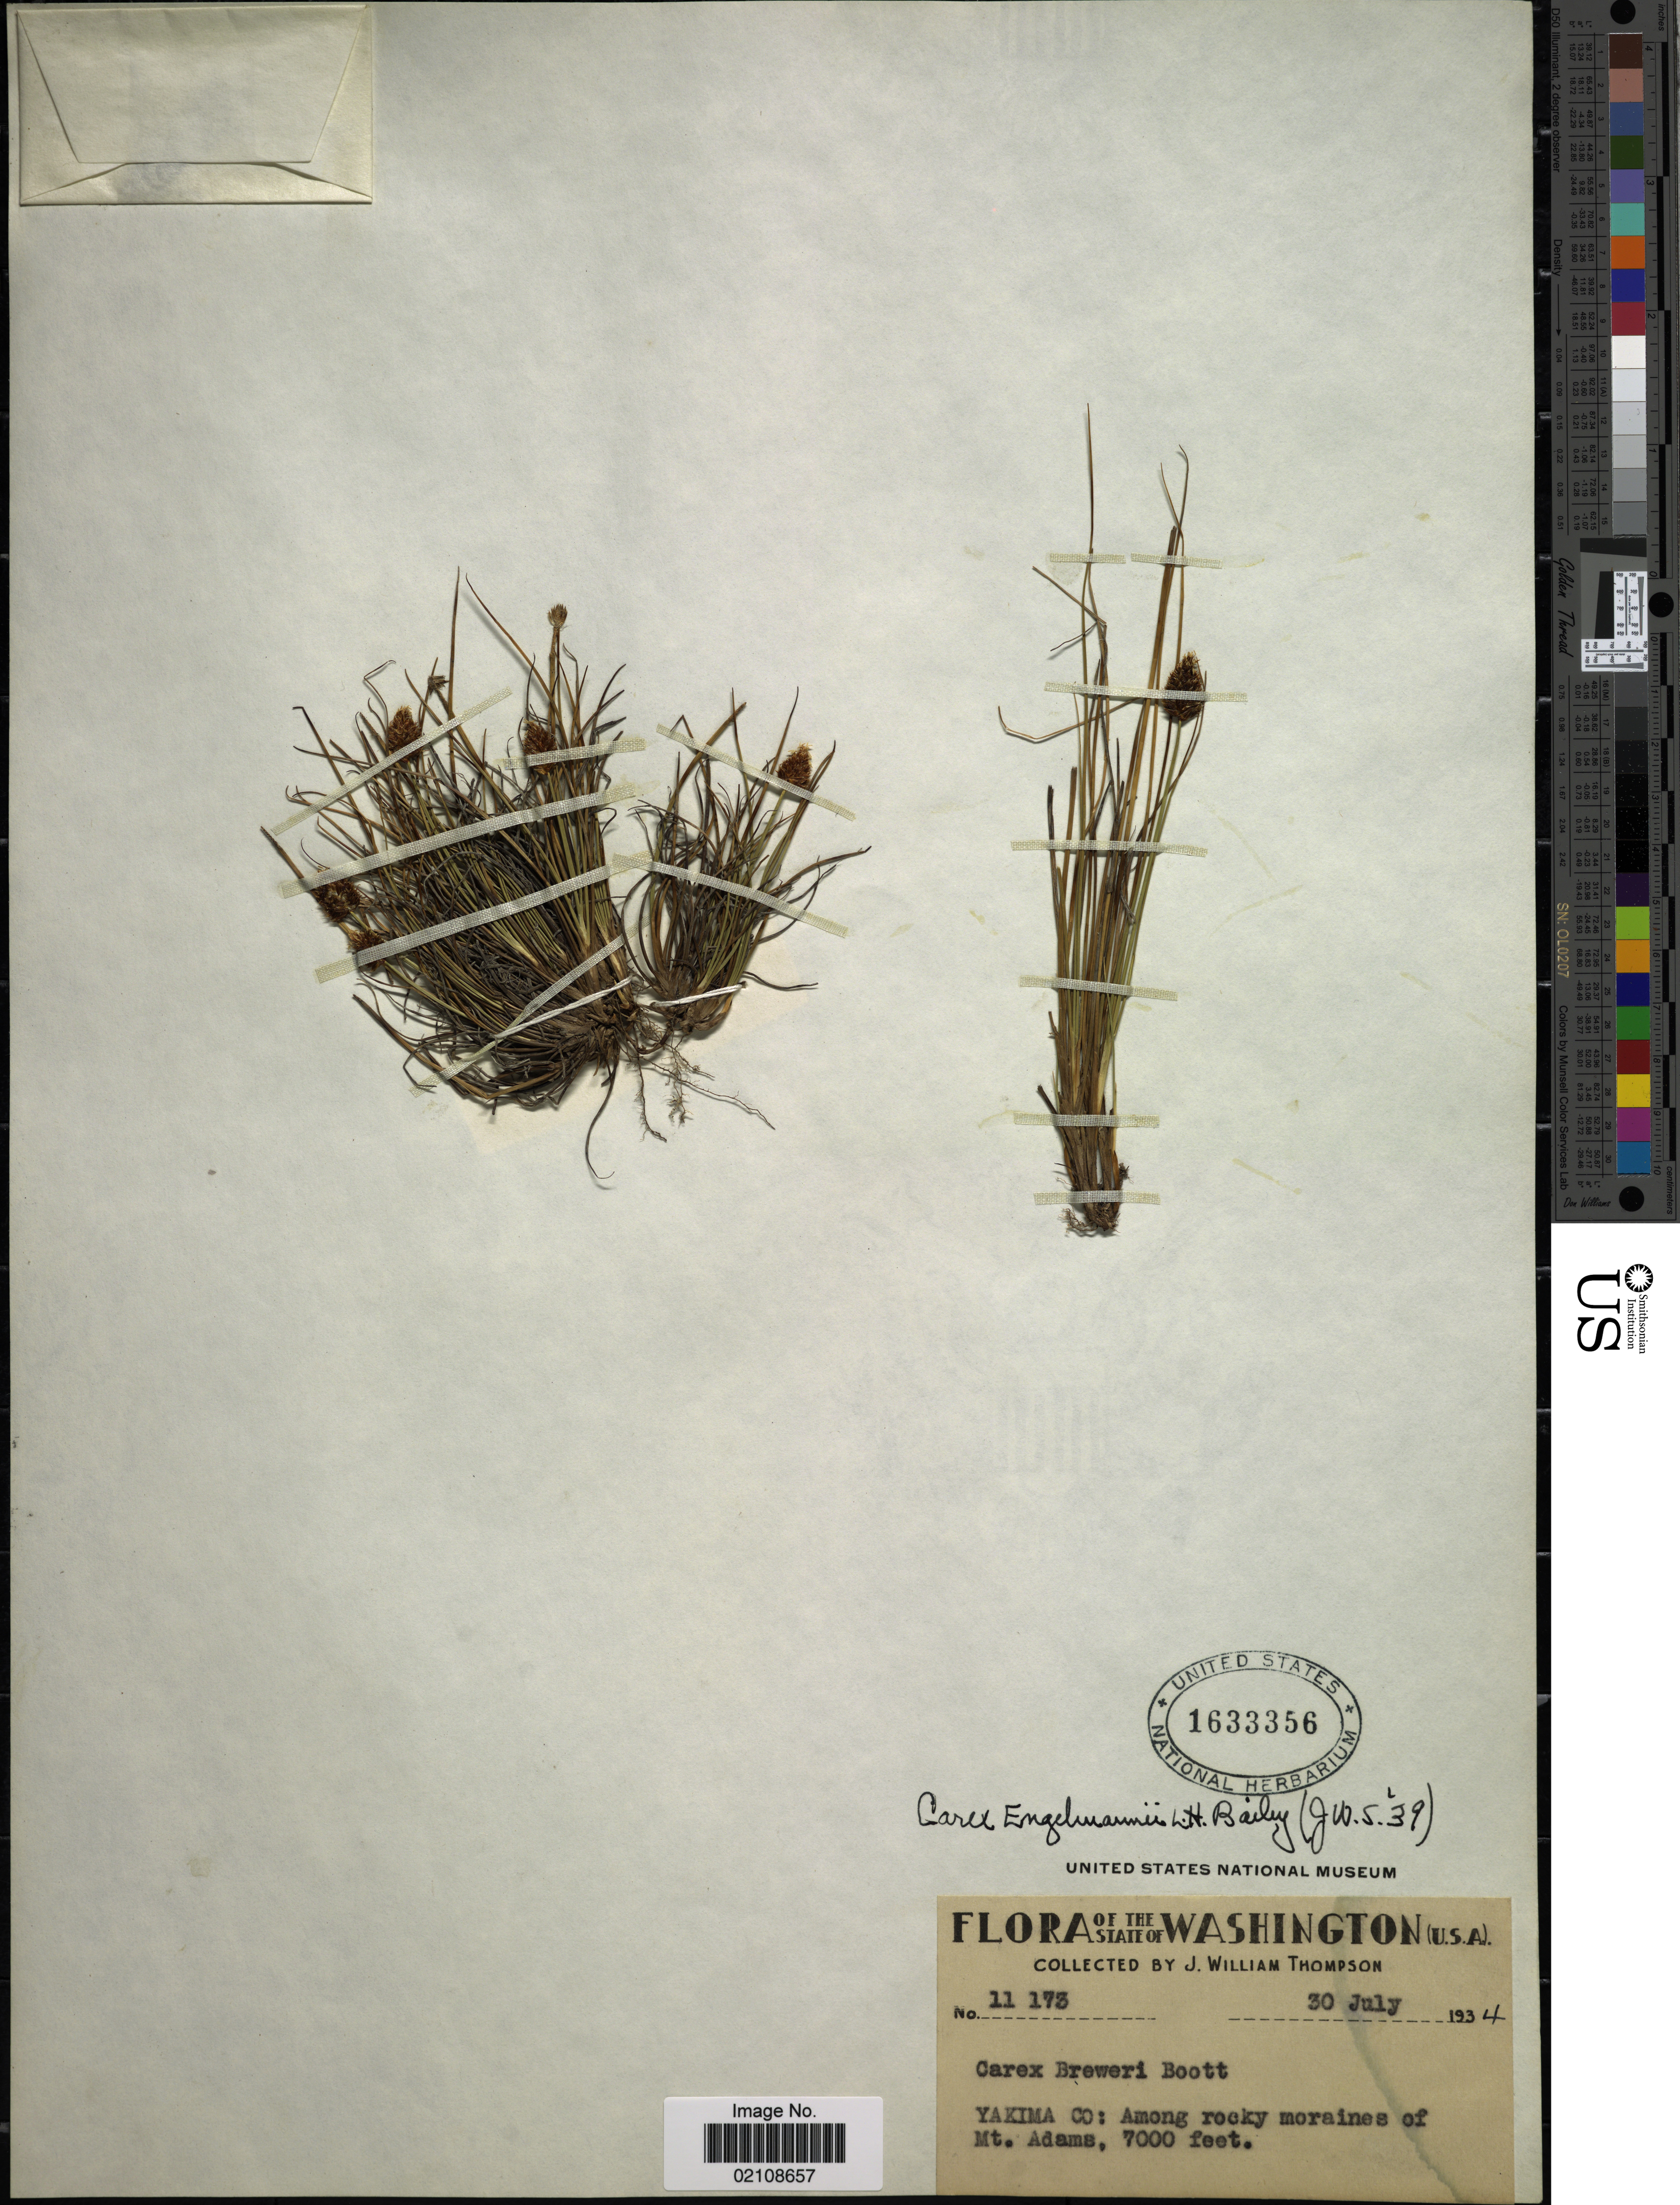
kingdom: Plantae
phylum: Tracheophyta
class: Liliopsida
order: Poales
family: Cyperaceae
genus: Carex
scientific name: Carex engelmannii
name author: L.H. Bailey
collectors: J. W. Thompson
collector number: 11173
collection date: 1934-07-30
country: United States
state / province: Washington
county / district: Yakima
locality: Yakima Co: among rocky moraines of Mt. Adams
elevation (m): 2134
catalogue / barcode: US 1633356